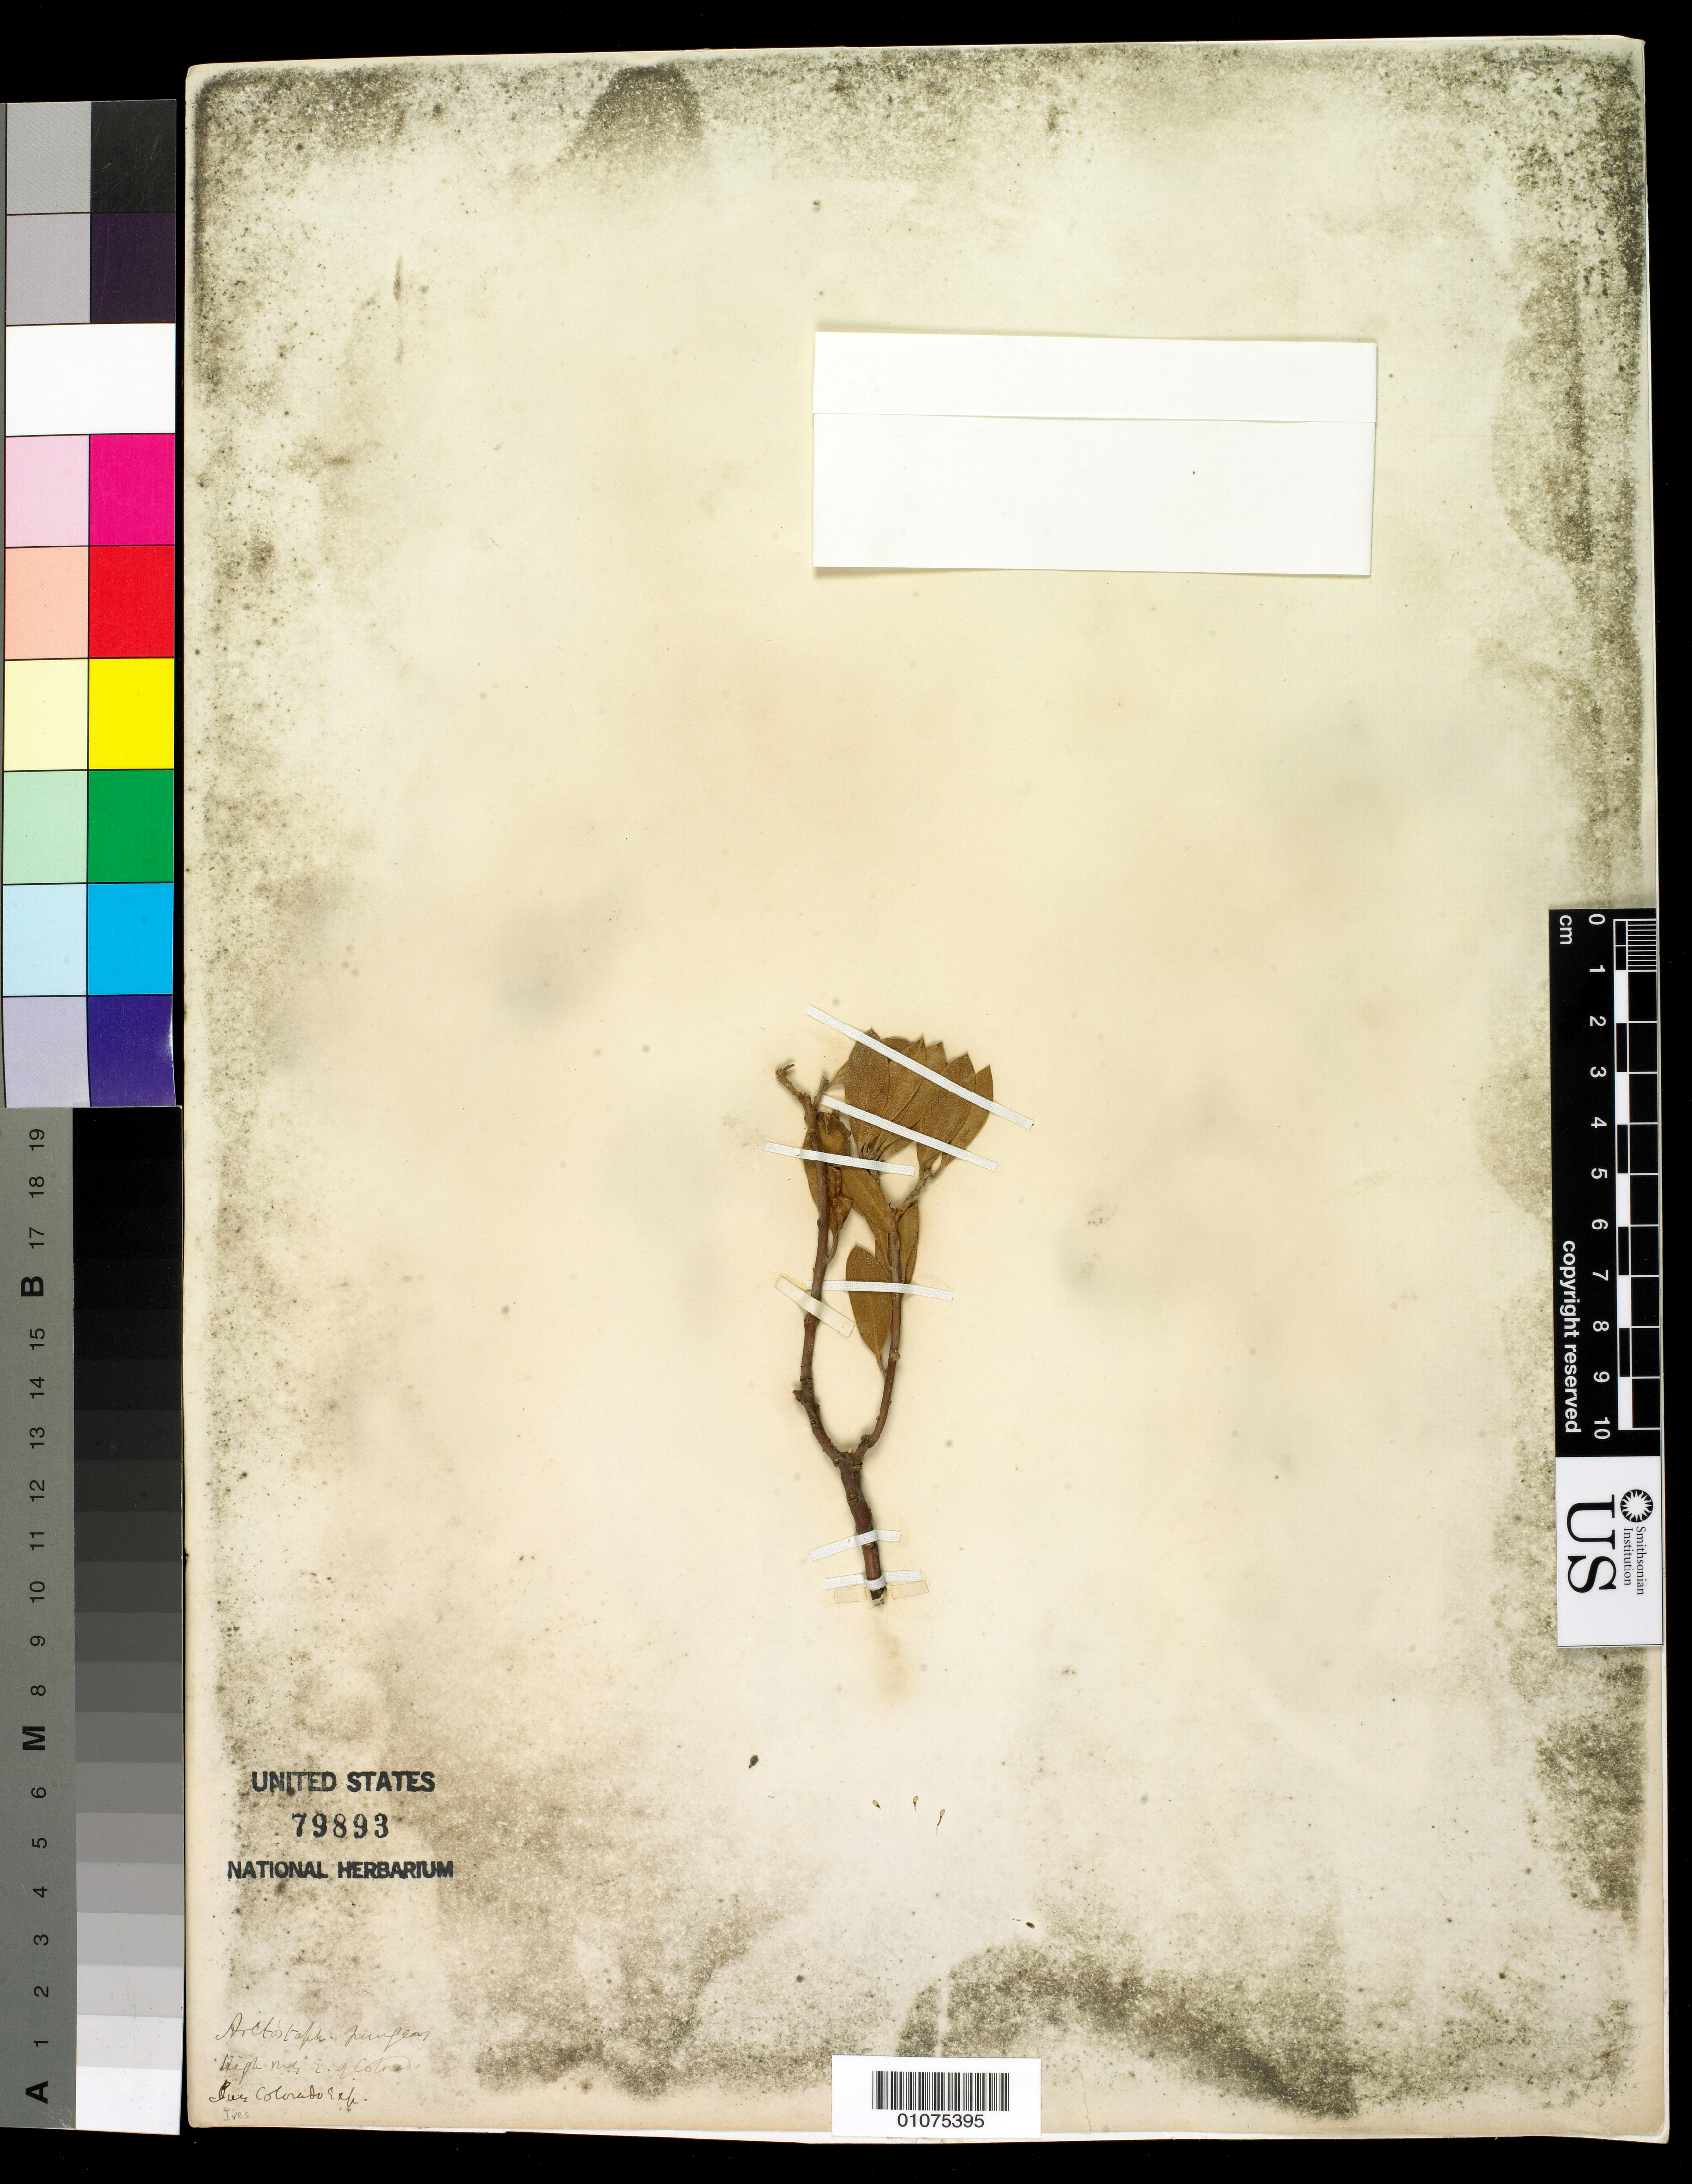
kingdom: Plantae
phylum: Tracheophyta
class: Magnoliopsida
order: Ericales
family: Ericaceae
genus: Arctostaphylos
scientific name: Arctostaphylos pungens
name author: Kunth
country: United States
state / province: Colorado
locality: High Mts. E. of Colorado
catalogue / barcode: US 79893